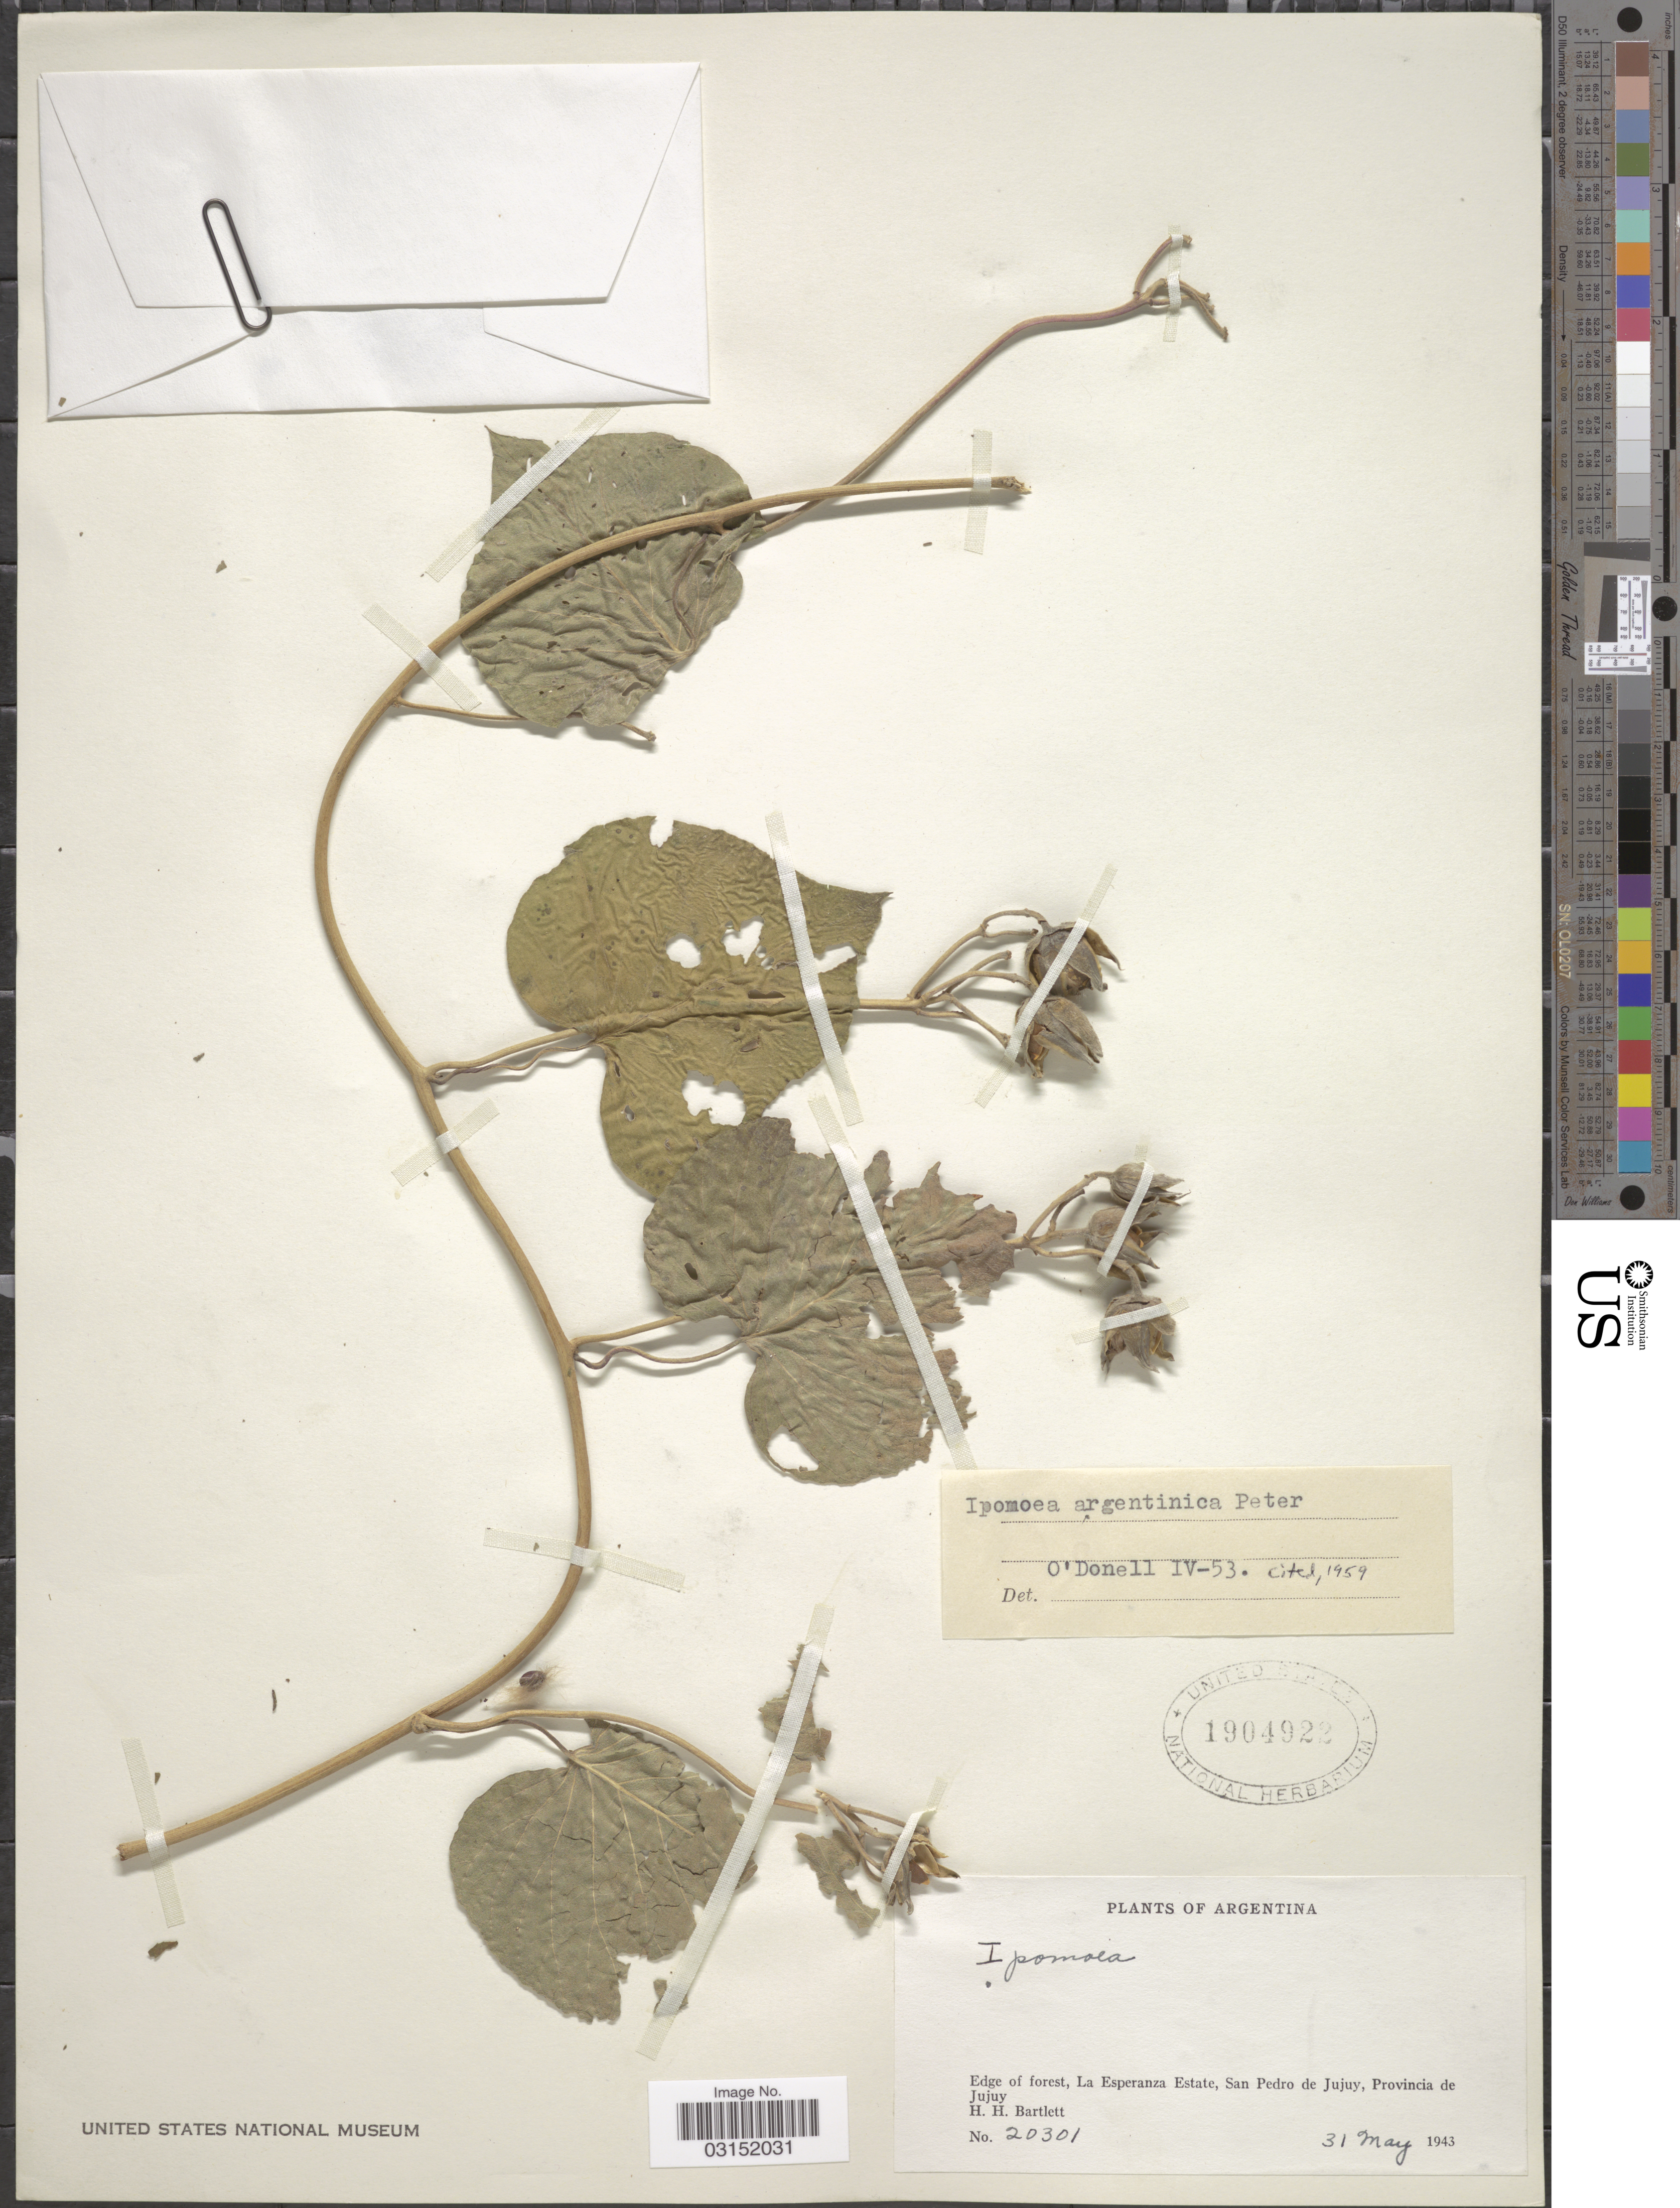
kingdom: Plantae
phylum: Tracheophyta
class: Magnoliopsida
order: Solanales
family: Convolvulaceae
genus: Ipomoea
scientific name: Ipomoea argentinica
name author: Peter in Engl. & Prantl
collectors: H. H. Bartlett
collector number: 20301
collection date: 1943-05-31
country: Argentina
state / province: Jujuy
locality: Edge of forest, La Esperanza Estate, San Pedro de Jujuy, Provincia de Jujuy.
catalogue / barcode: US 1904922